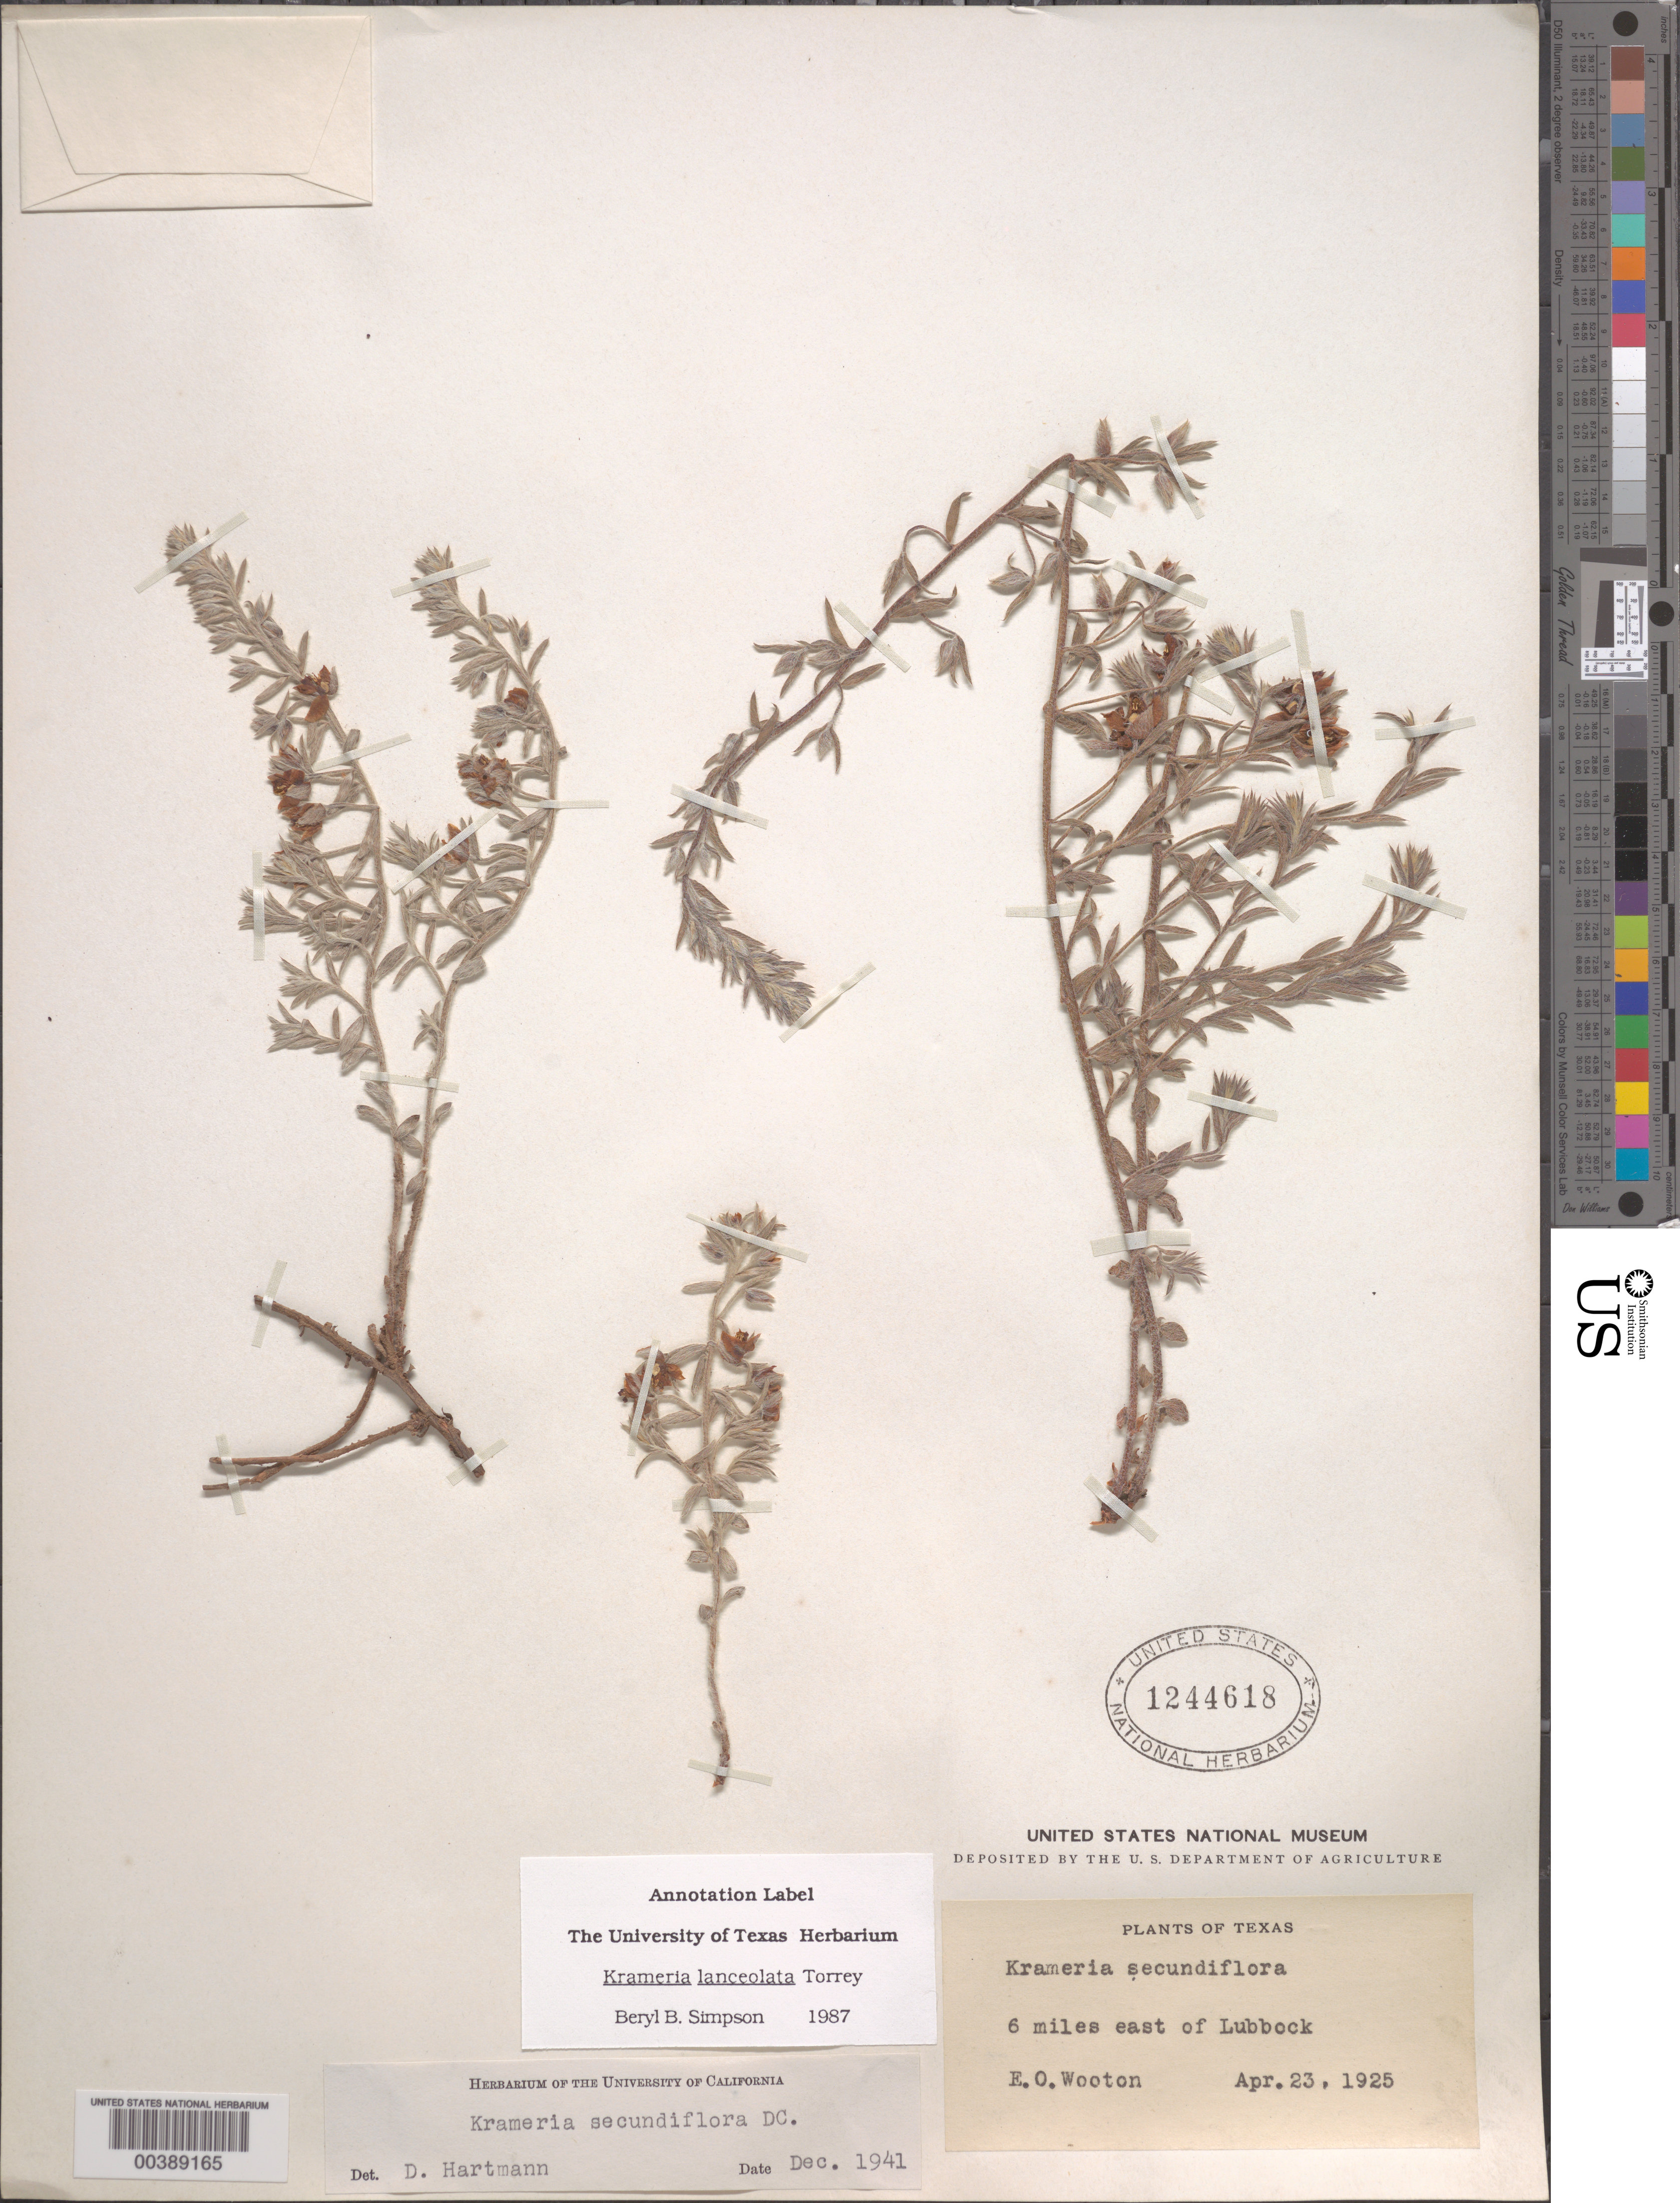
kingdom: Plantae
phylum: Tracheophyta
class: Magnoliopsida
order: Zygophyllales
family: Krameriaceae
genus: Krameria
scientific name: Krameria lanceolata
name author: Torr.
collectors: E. O. Wooton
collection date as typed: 23 Apr 1925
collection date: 1925-04-23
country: United States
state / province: Texas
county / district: Lubbock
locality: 6 mi e of lubbock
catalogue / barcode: US 1244618